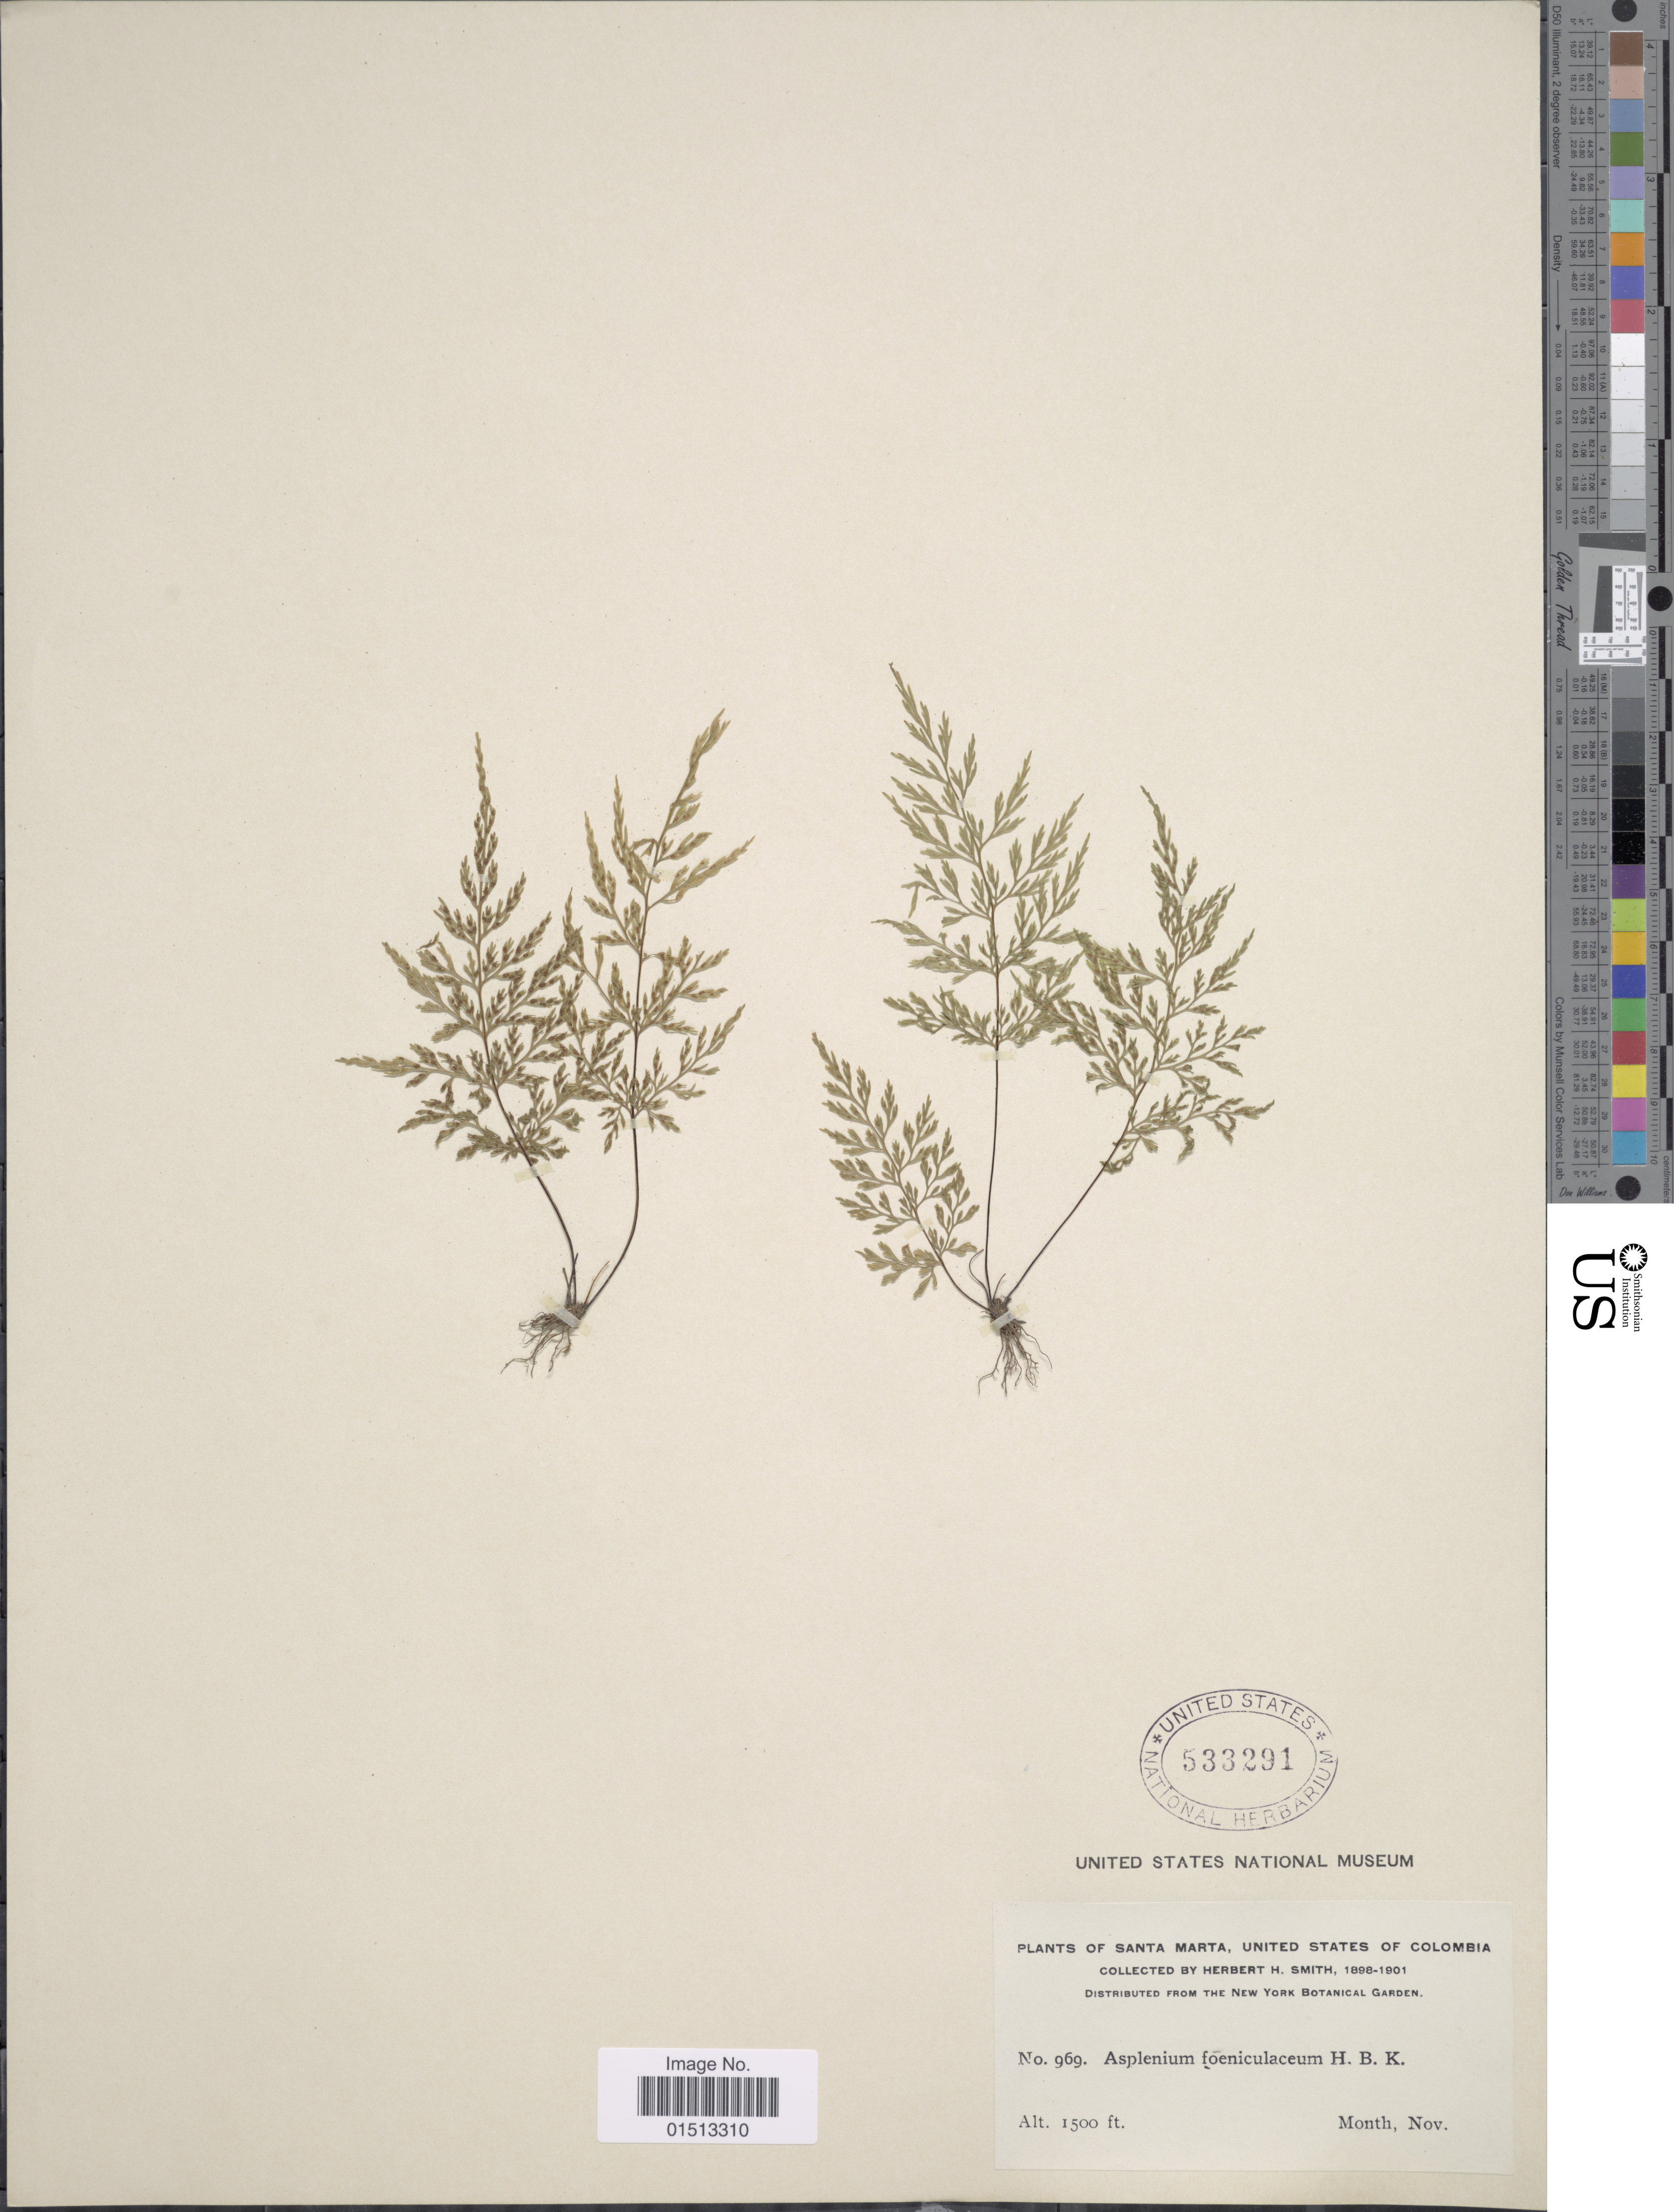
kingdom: Plantae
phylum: Tracheophyta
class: Polypodiopsida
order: Polypodiales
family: Aspleniaceae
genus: Asplenium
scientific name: Asplenium tenerrimum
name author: Mett. ex Kuhn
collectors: Herbert H. Smith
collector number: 969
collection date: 1901-11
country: Colombia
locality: Santa Marta, united states of Colombia.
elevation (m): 457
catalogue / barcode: US 533291